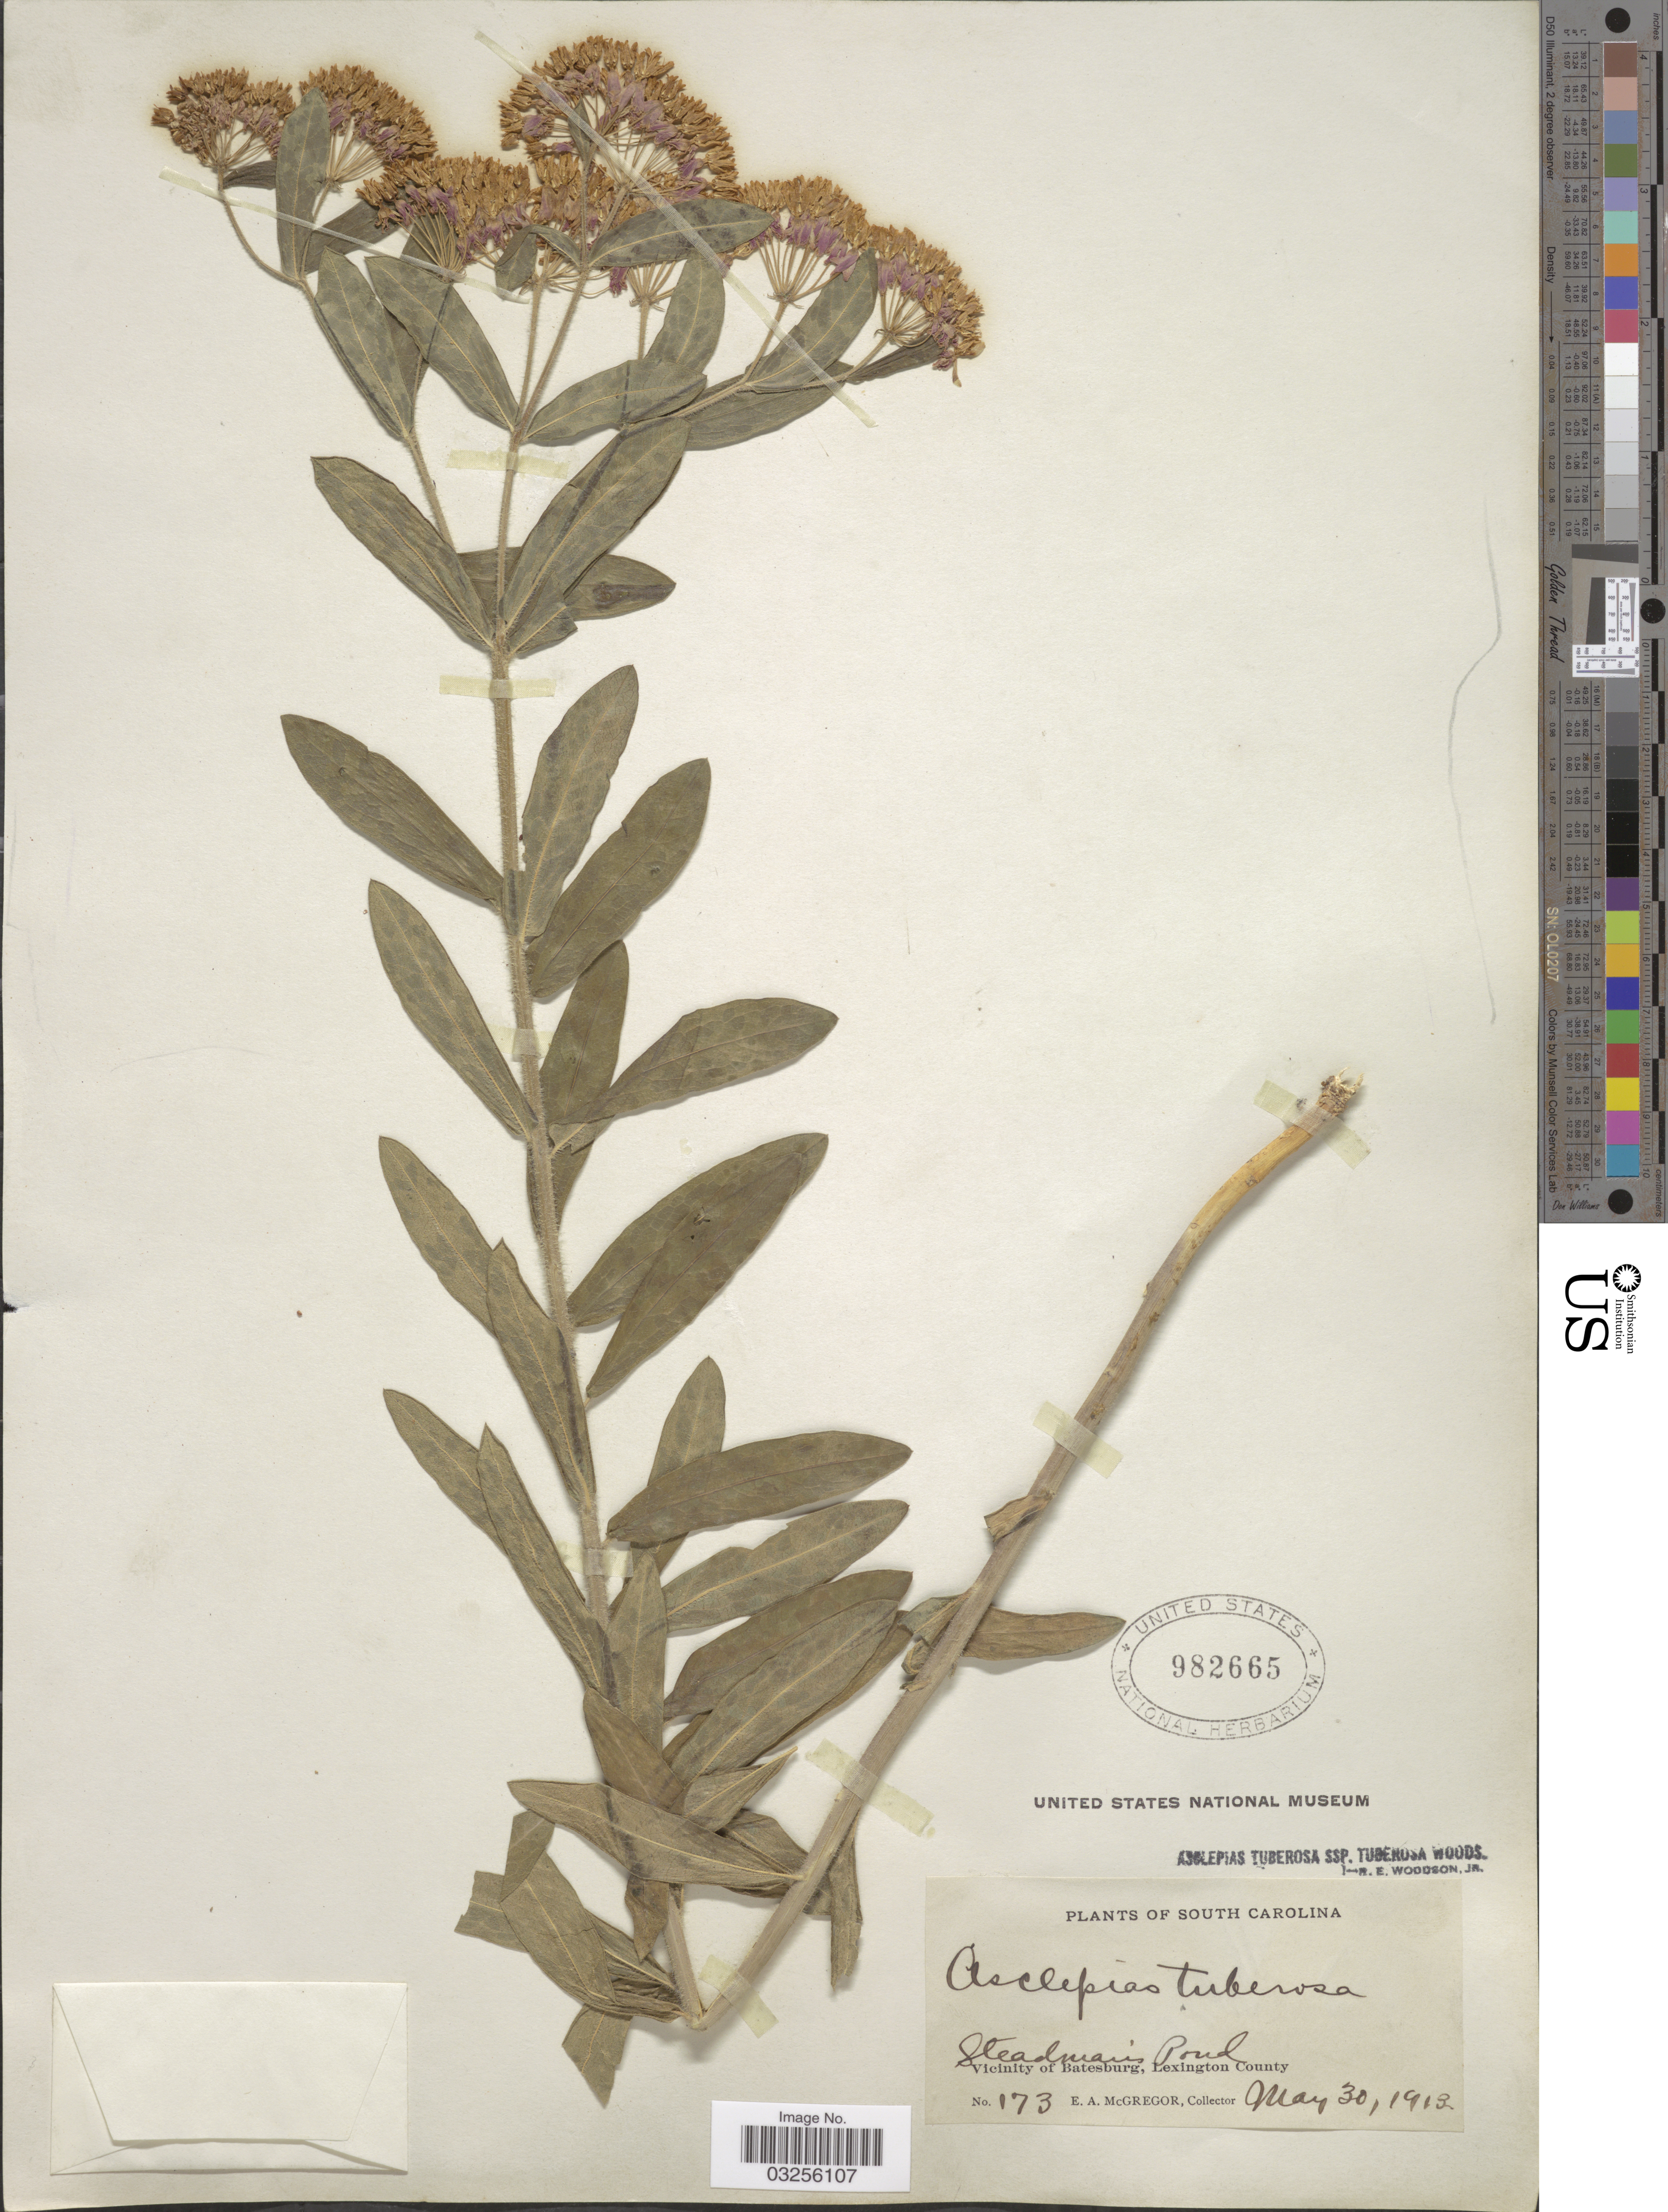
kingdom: Plantae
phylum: Tracheophyta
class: Magnoliopsida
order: Gentianales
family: Apocynaceae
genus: Asclepias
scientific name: Asclepias tuberosa subsp. tuberosa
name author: L.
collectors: E. A. McGregor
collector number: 173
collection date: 1913-05-30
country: United States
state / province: South Carolina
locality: Steadman's Pond. Vicinity of Batesburg, Lexington County.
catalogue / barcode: US 982665